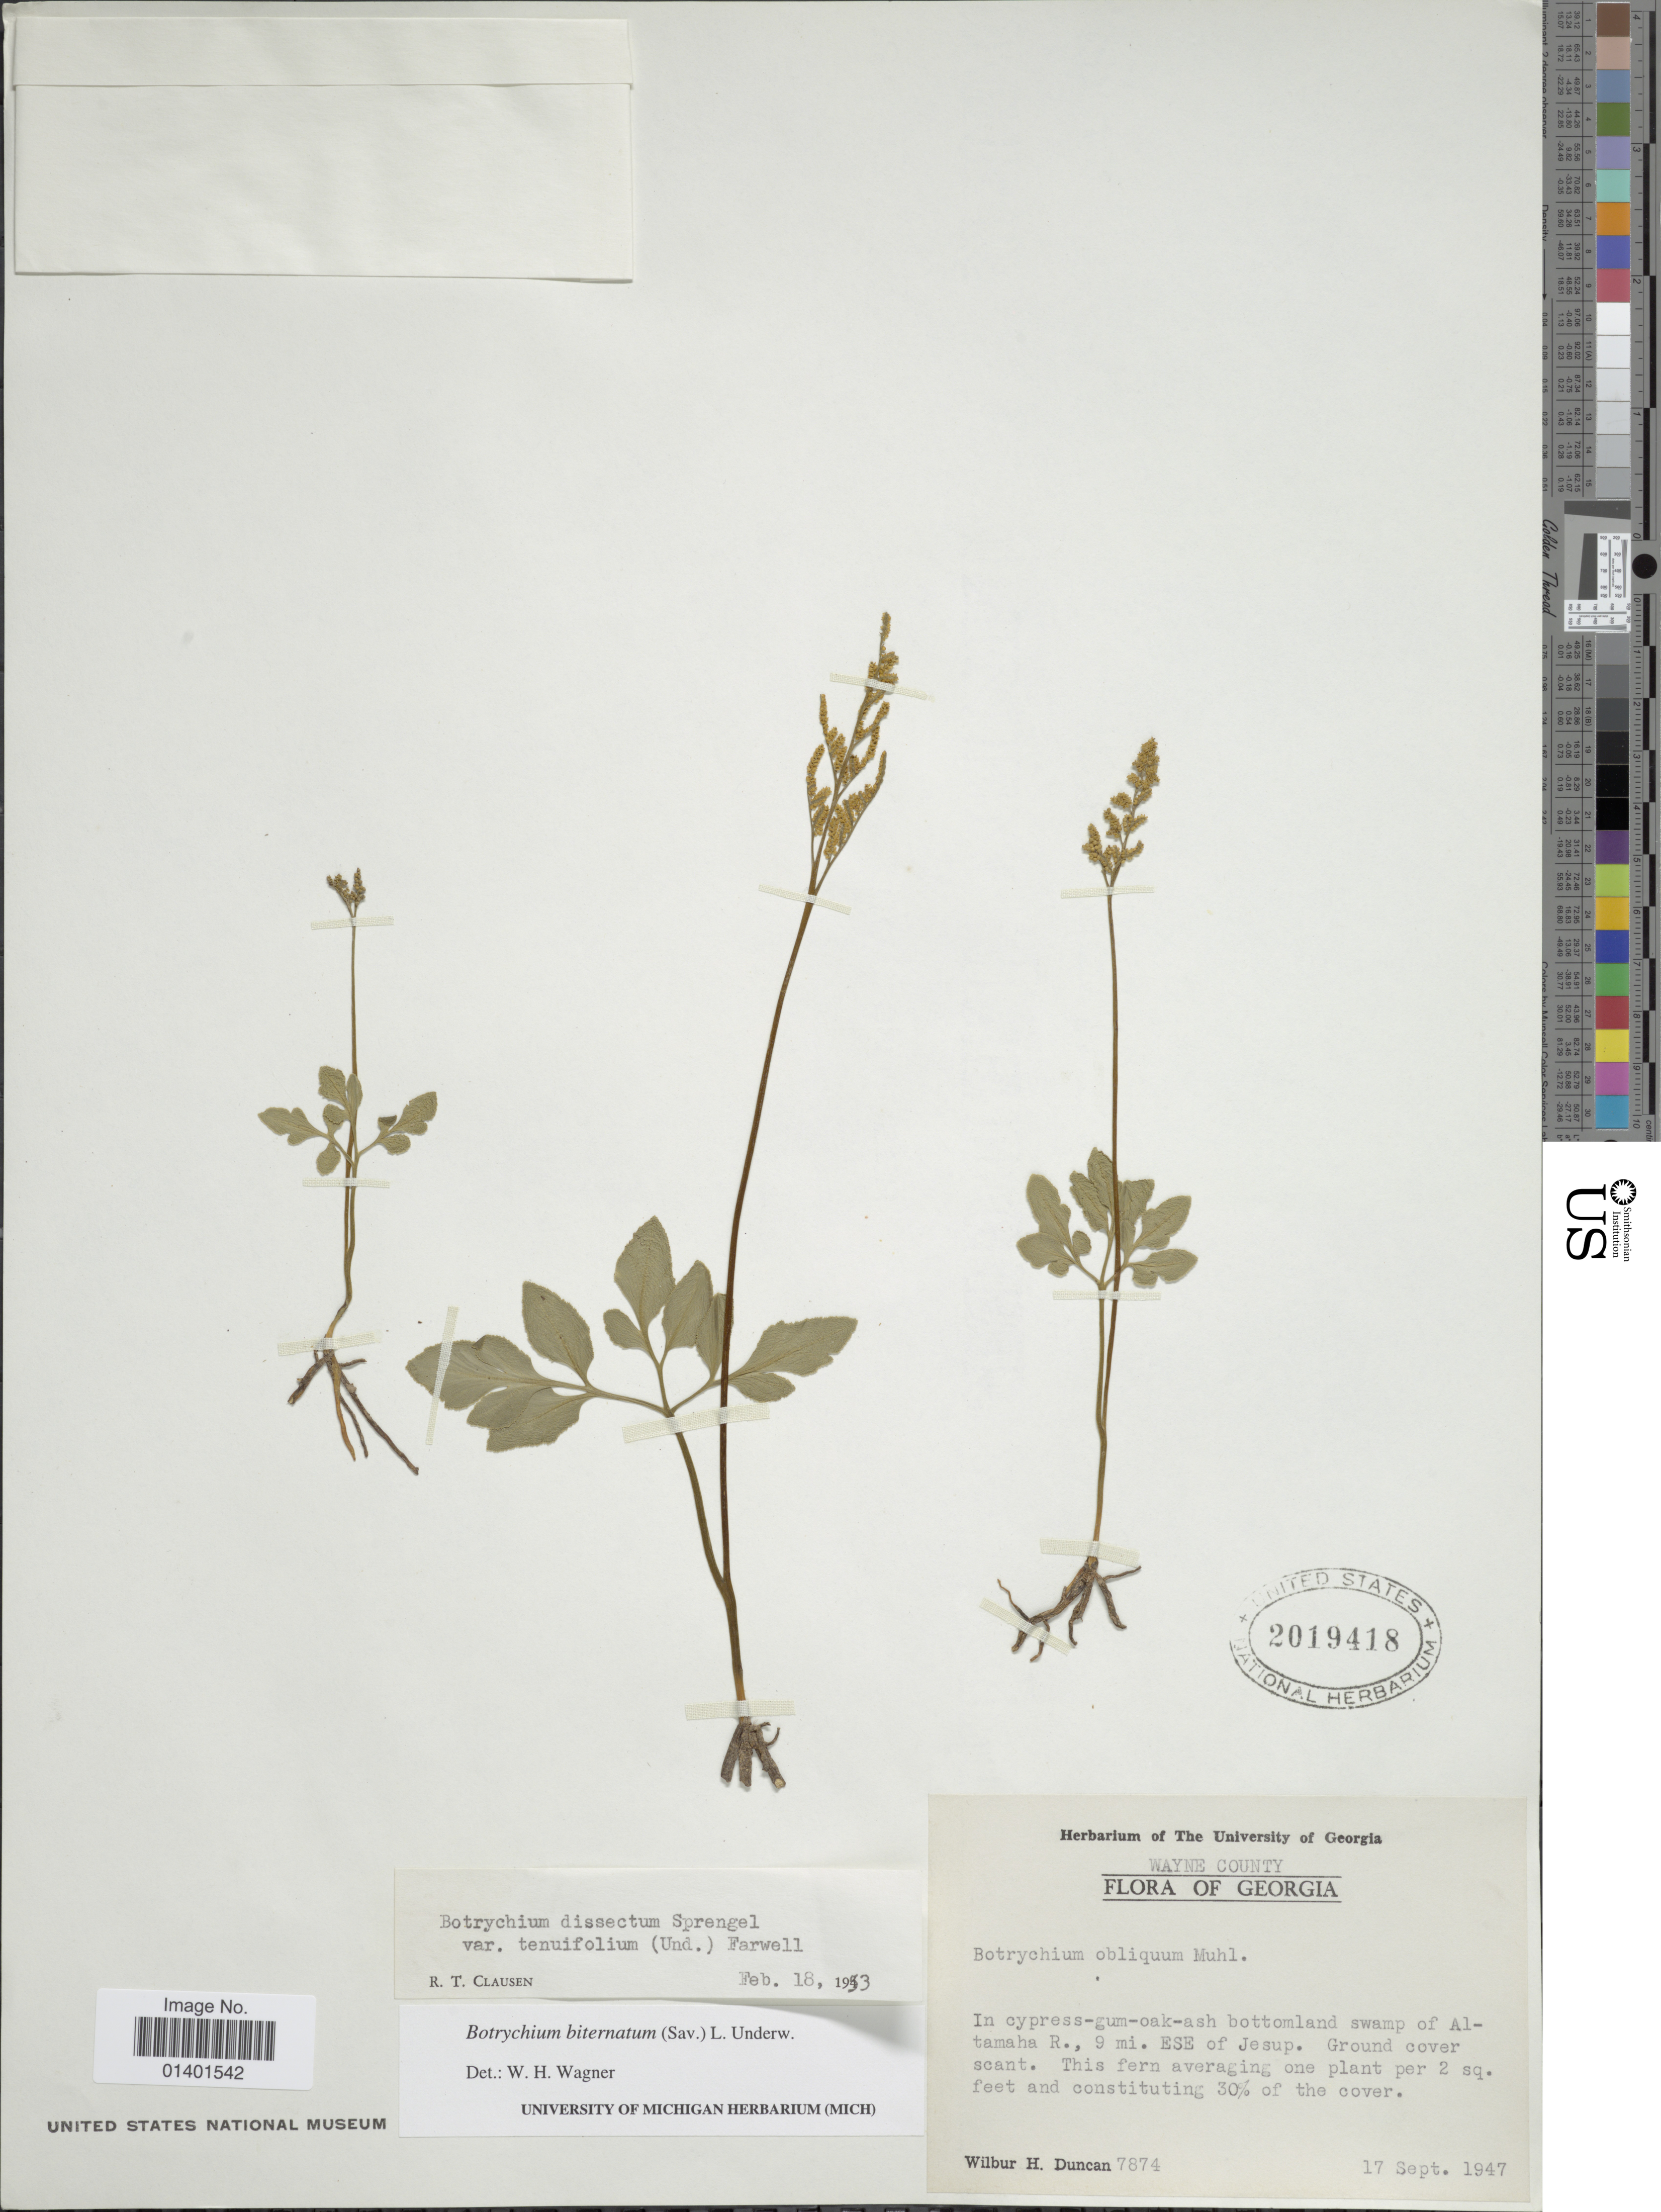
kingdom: Plantae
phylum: Tracheophyta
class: Polypodiopsida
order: Ophioglossales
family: Ophioglossaceae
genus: Botrychium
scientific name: Botrychium biternatum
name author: (Sav.) Underw.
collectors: W. H. Duncan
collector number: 7874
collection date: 1947-09-17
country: United States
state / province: Georgia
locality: Wayne County, in cypress-gum-oak-ash bottomland swamp of Altamaha R., 9 mi. ESE of Jesup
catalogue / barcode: US 2019418